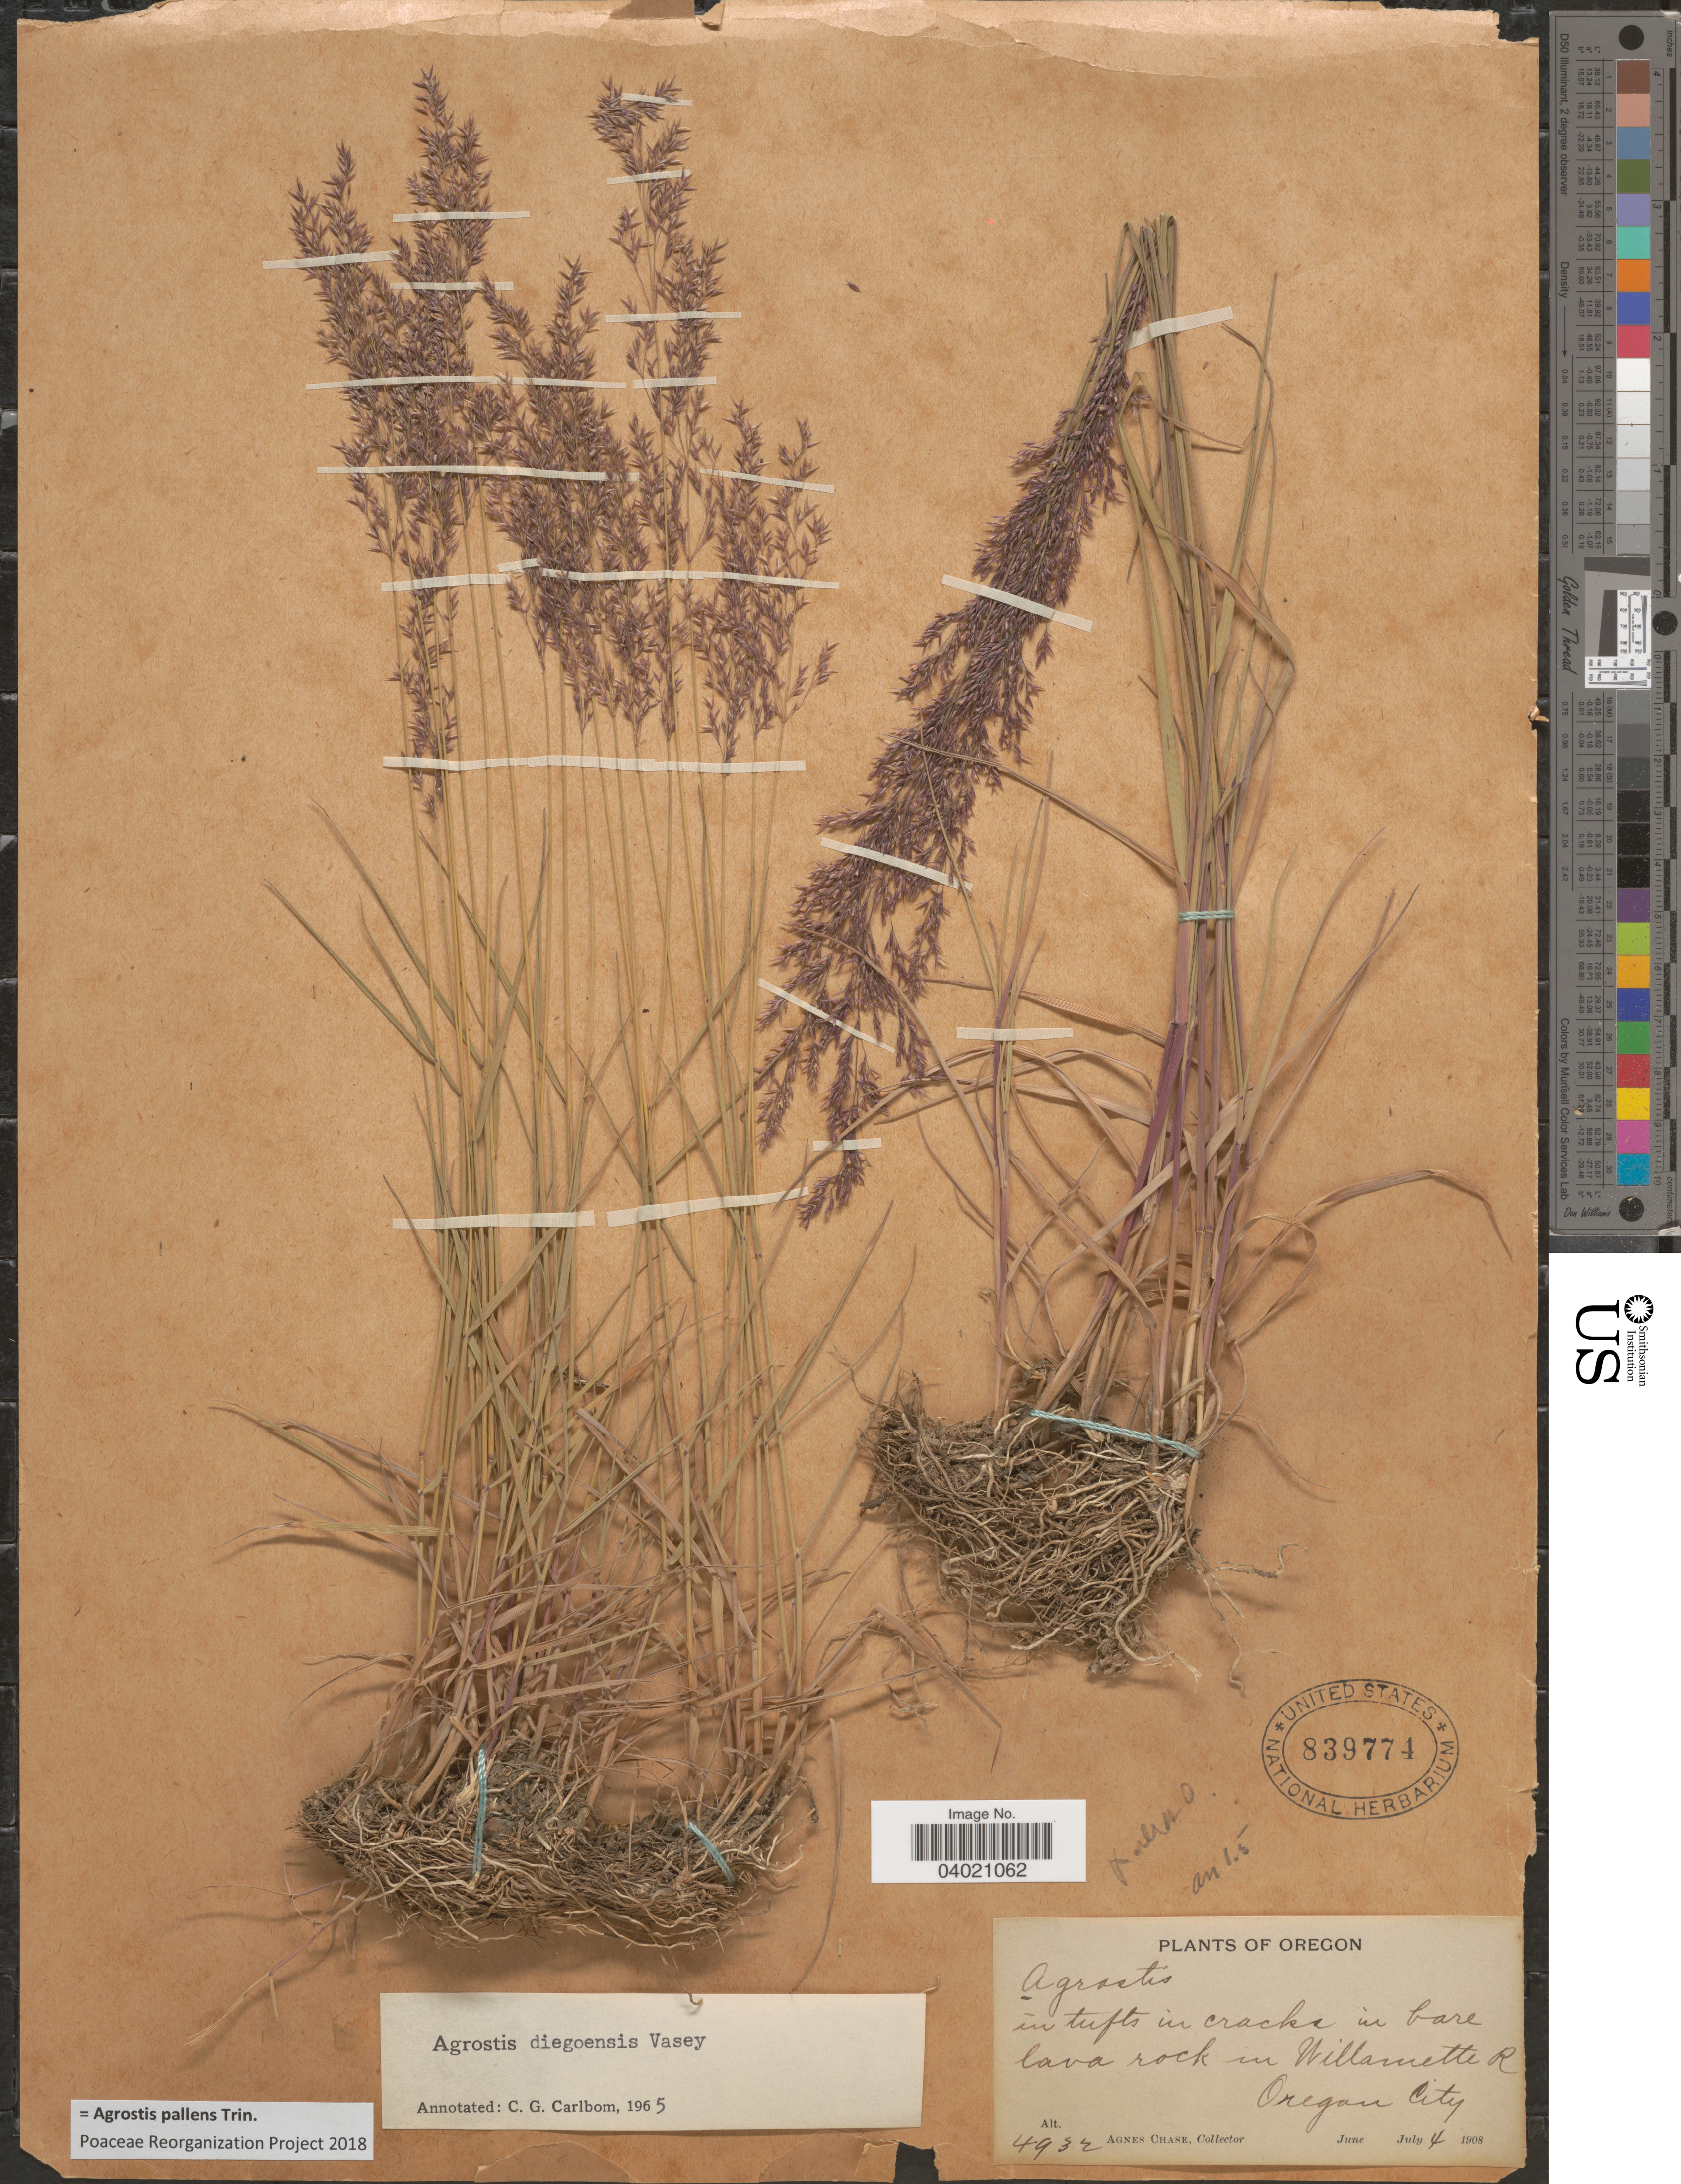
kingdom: Plantae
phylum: Tracheophyta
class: Liliopsida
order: Poales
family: Poaceae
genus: Agrostis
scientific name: Agrostis pallens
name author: Trin.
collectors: A. Chase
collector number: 4932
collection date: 1908-07-04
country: United States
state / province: Oregon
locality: In Willamette R., Oregon City.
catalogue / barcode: US 839774